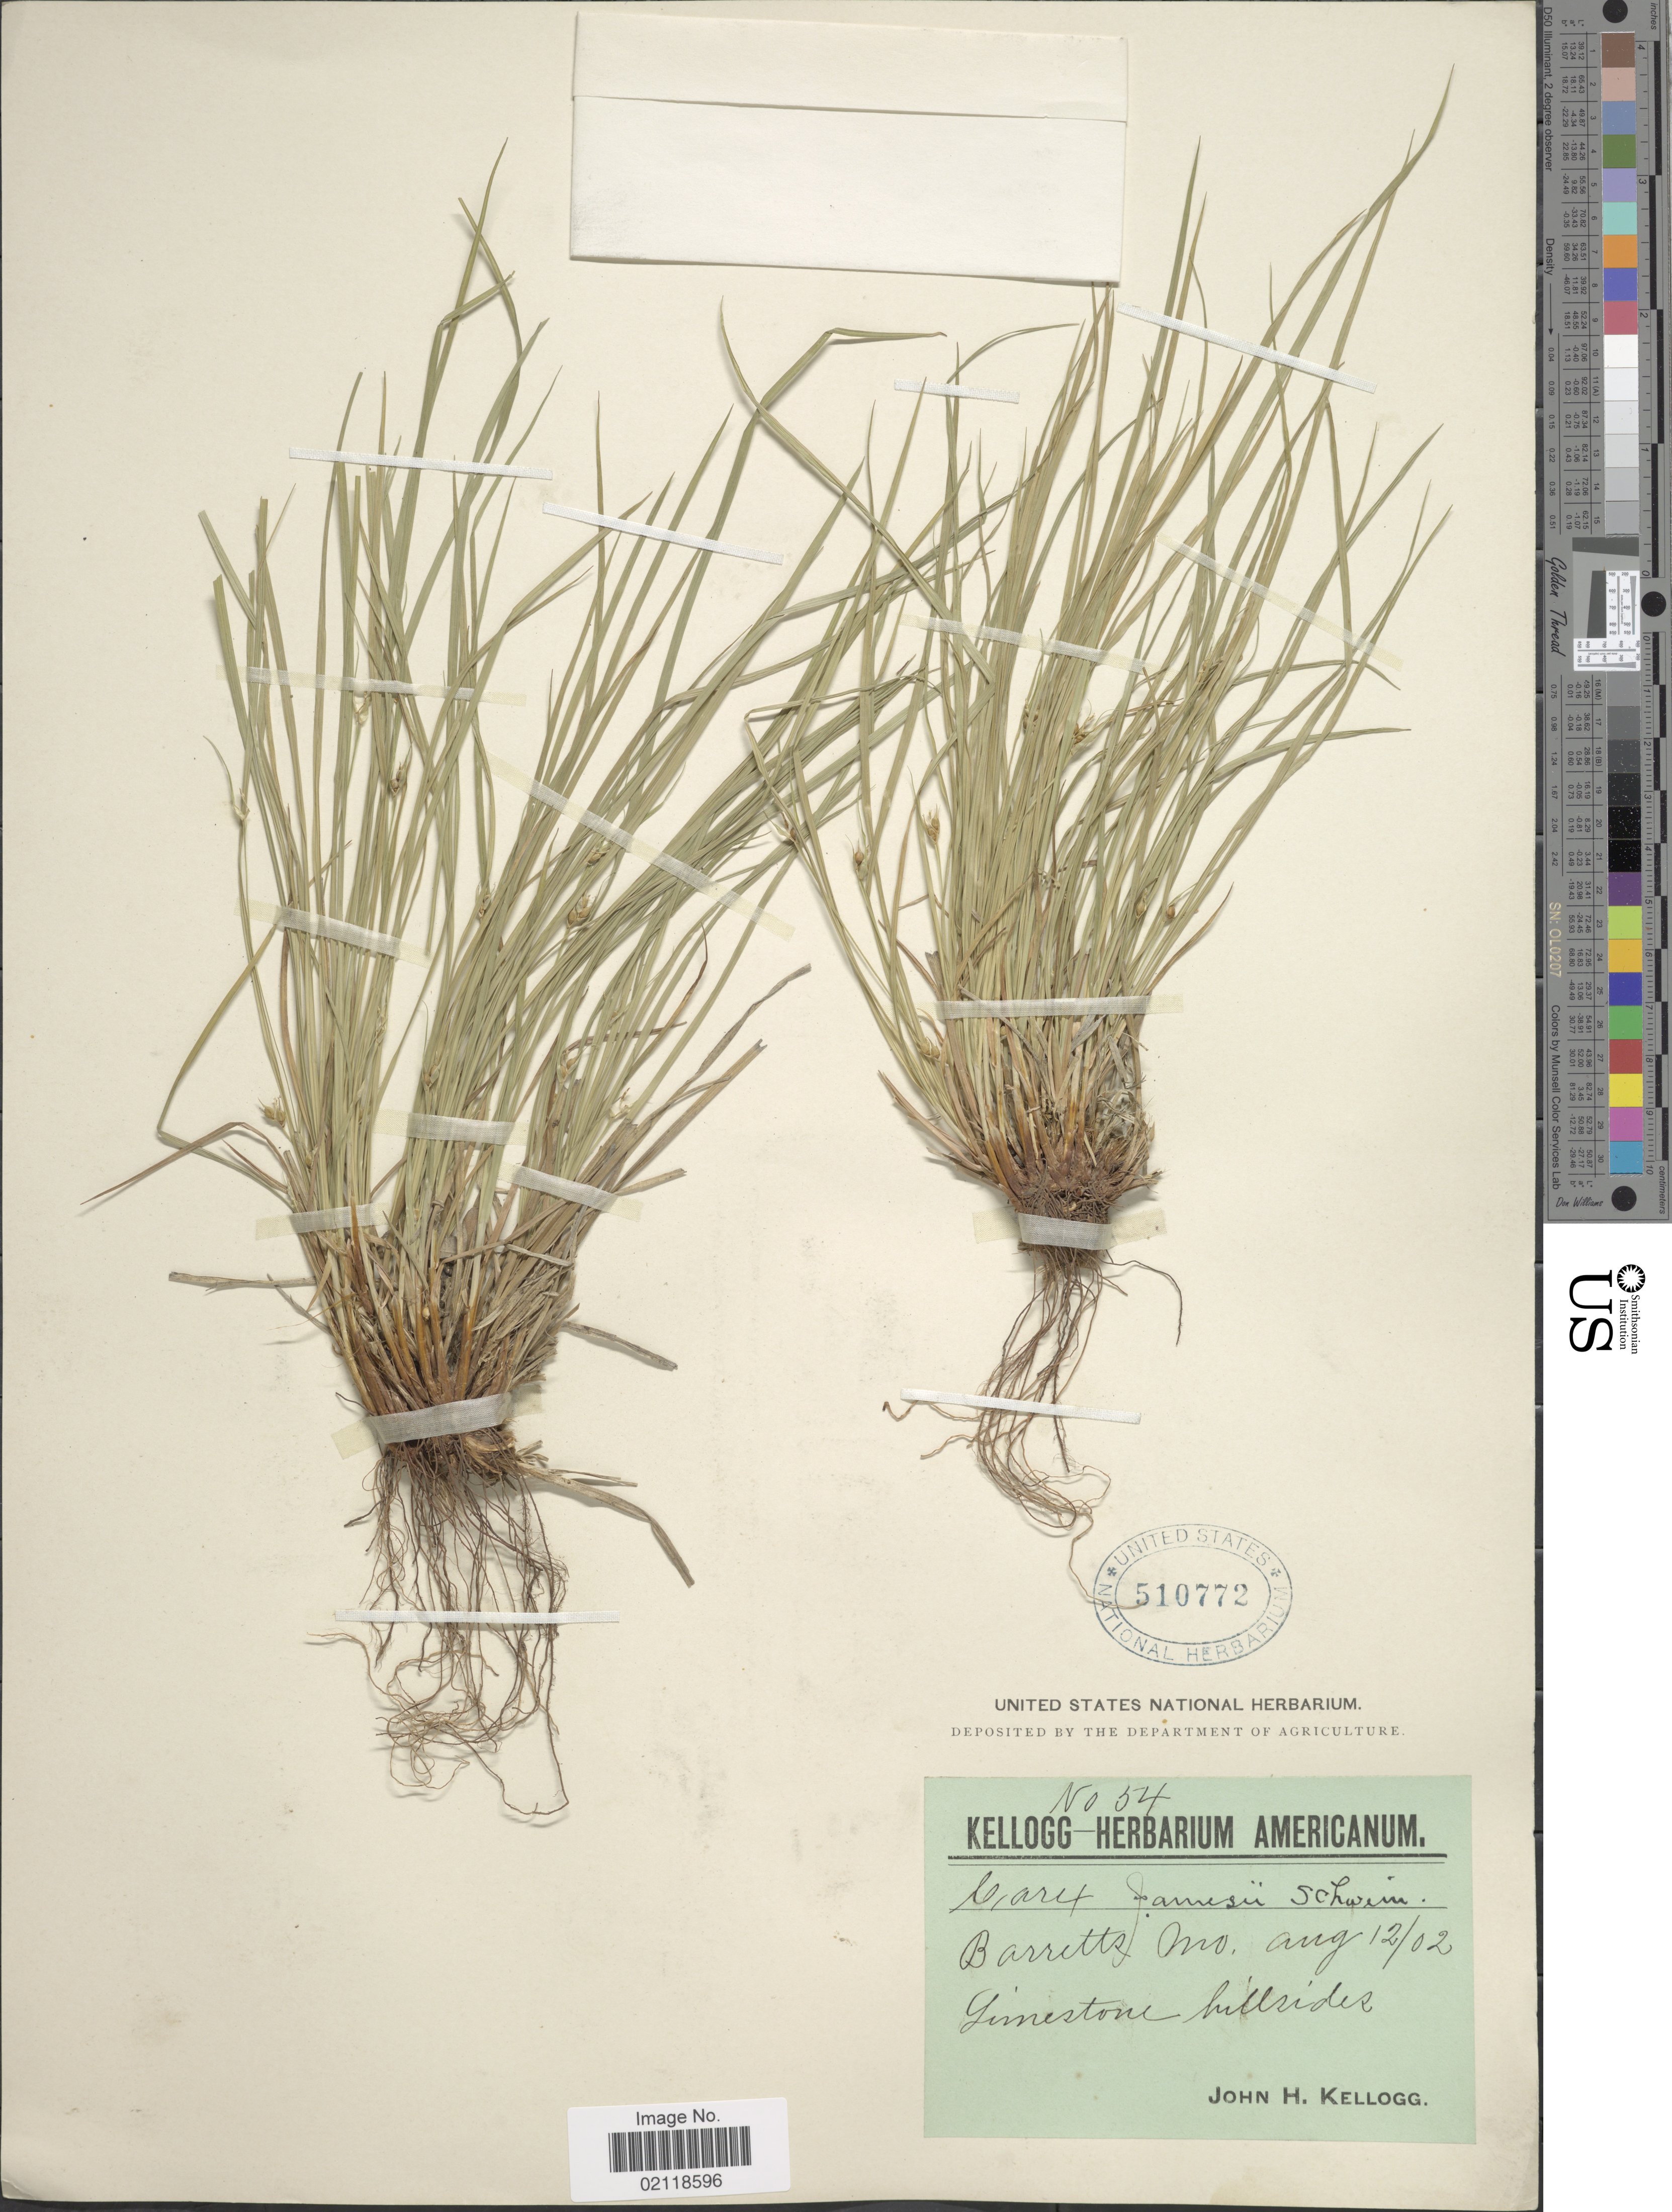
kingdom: Plantae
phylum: Tracheophyta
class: Liliopsida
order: Poales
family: Cyperaceae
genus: Carex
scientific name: Carex jamesii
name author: Schwein.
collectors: J. H. Kellogg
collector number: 54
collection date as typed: Transcribed d/m/y: 12/8/2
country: United States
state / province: Missouri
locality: Barretts, Limestone hillside.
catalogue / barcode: US 510772